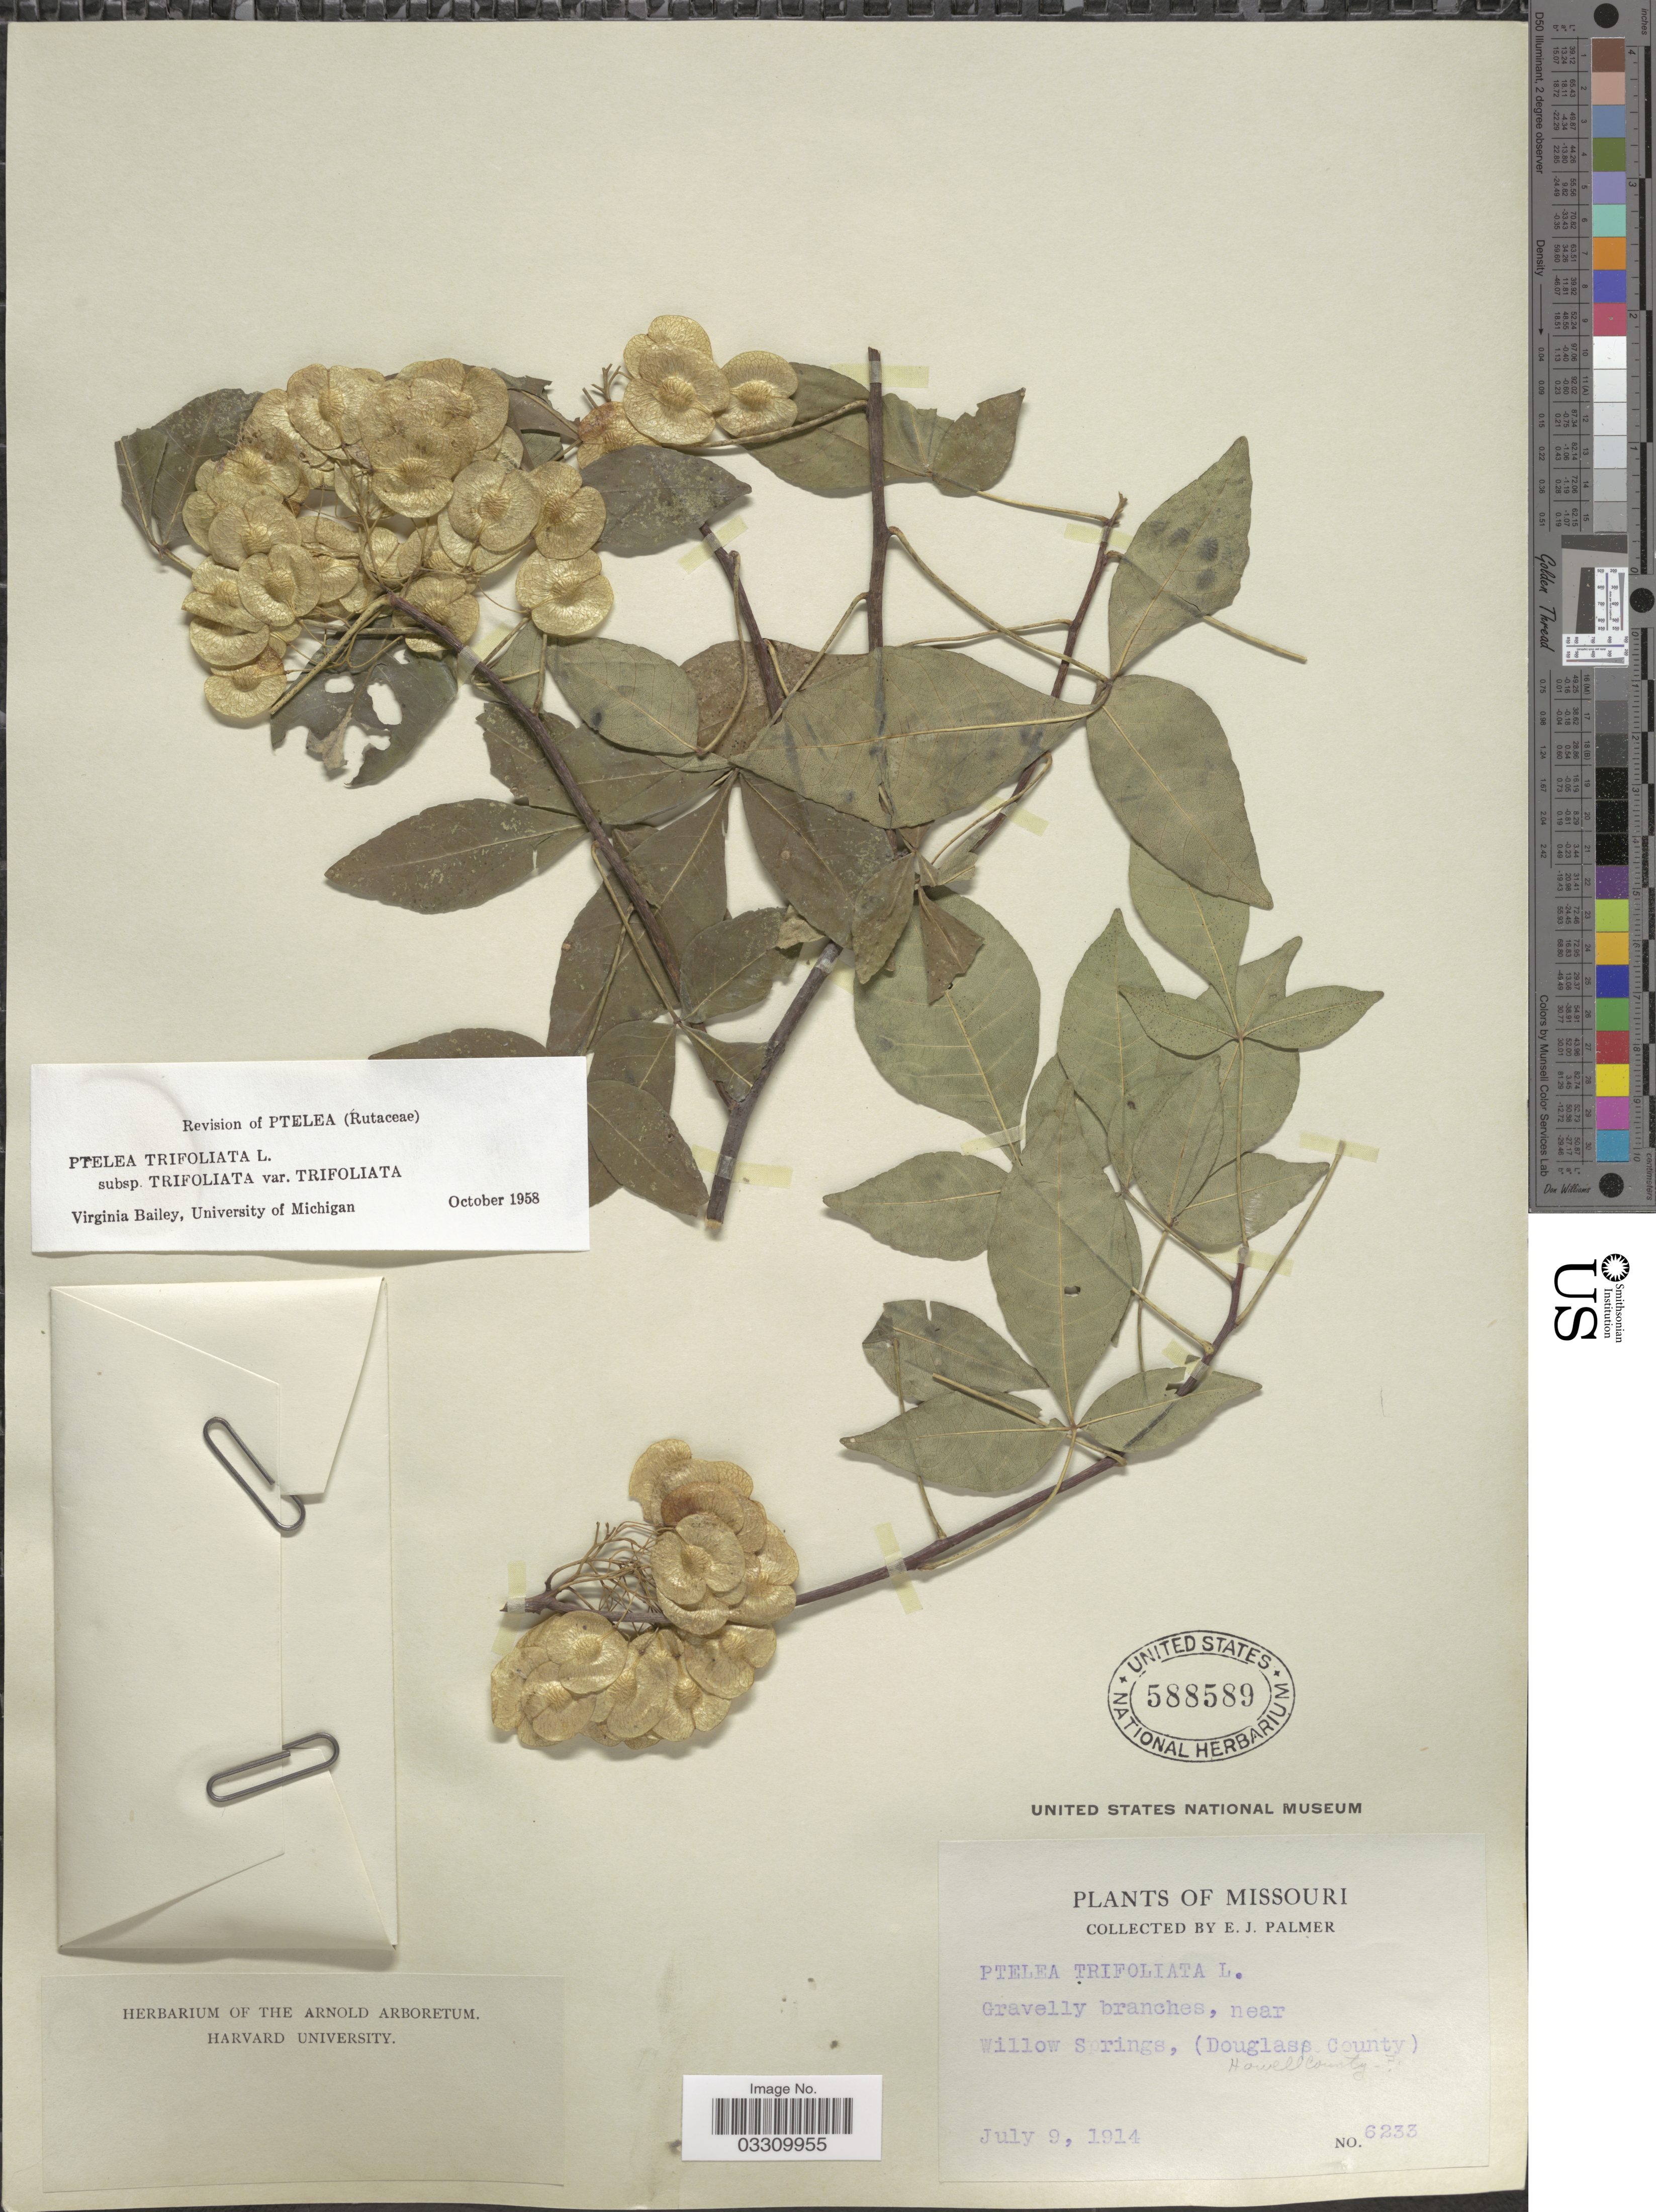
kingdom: Plantae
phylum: Tracheophyta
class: Magnoliopsida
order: Sapindales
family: Rutaceae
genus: Ptelea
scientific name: Ptelea trifoliata var. trifoliata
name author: L.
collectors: E. J. Palmer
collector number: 6233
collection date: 1914-07-09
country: United States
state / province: Missouri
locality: Near Willow Springs, (Douglass County). Howell County.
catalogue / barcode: US 588589